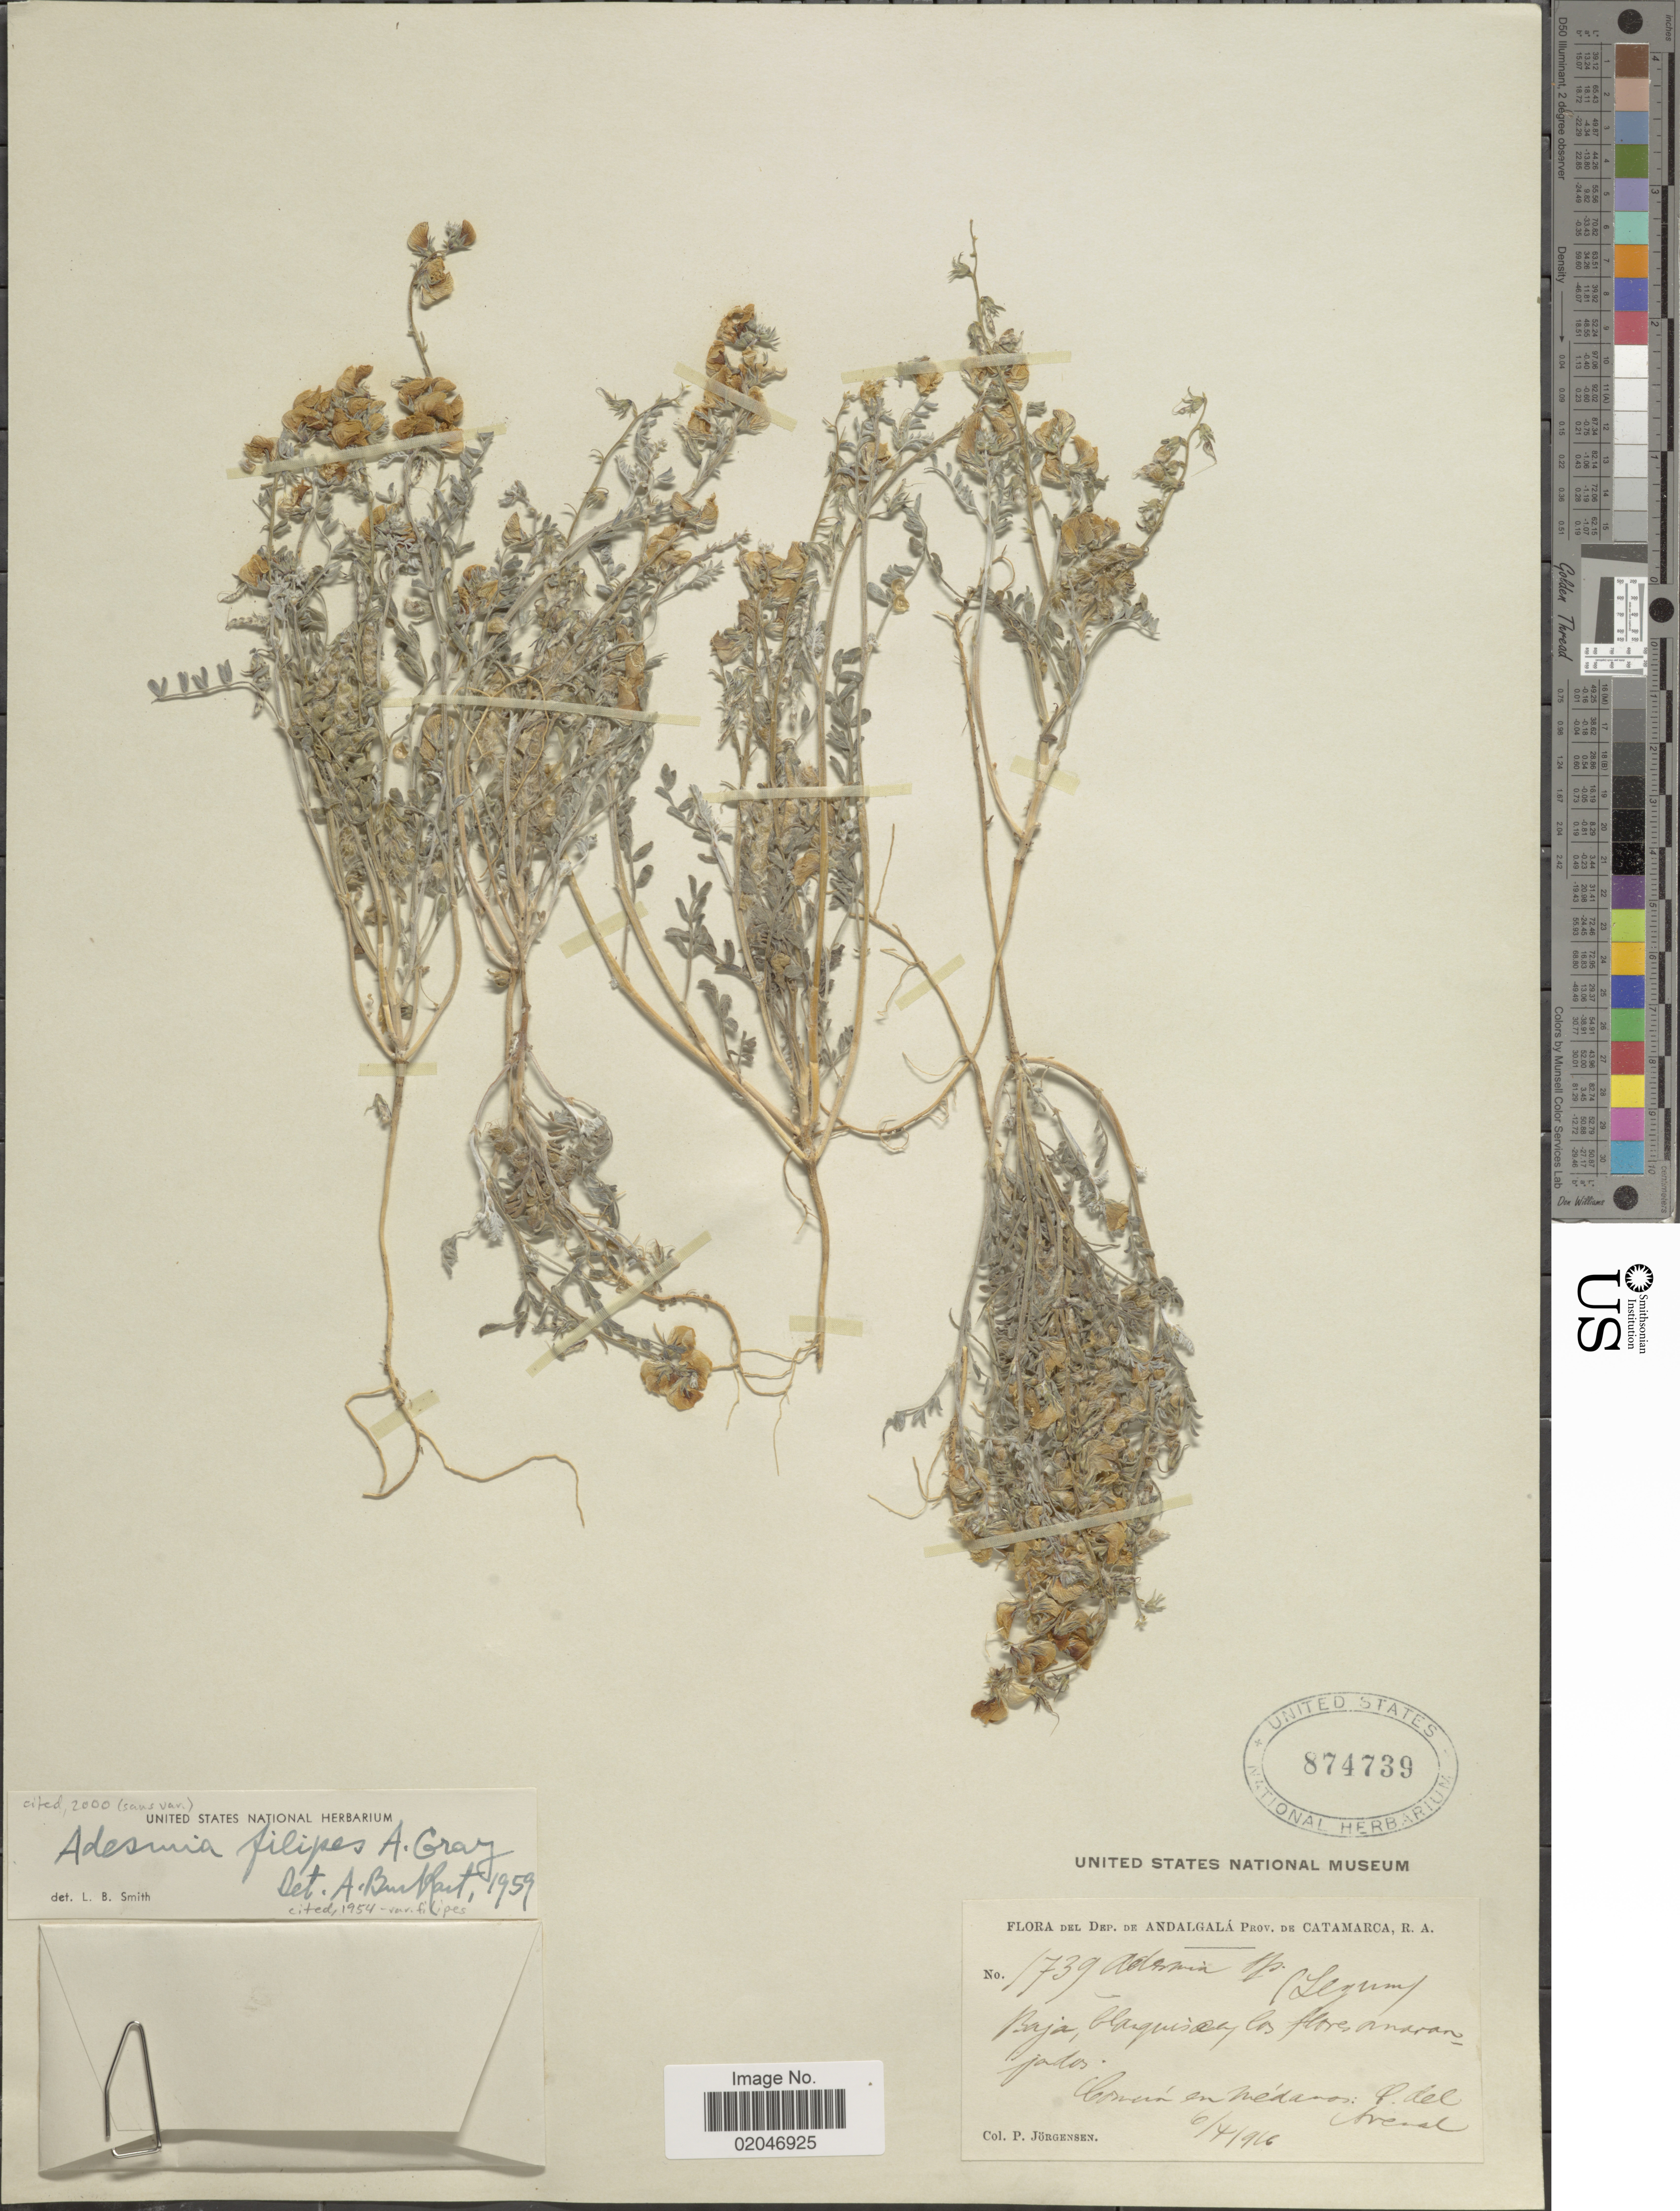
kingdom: Plantae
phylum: Tracheophyta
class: Magnoliopsida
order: Fabales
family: Fabaceae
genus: Adesmia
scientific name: Adesmia filipes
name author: A. Gray in Wilkes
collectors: P. Jörgensen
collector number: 1739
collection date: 1916-04-06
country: Argentina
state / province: Catamarca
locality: Dep. de Andalgala, Comun en Medanos. P. del Arenal.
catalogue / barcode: US 874739